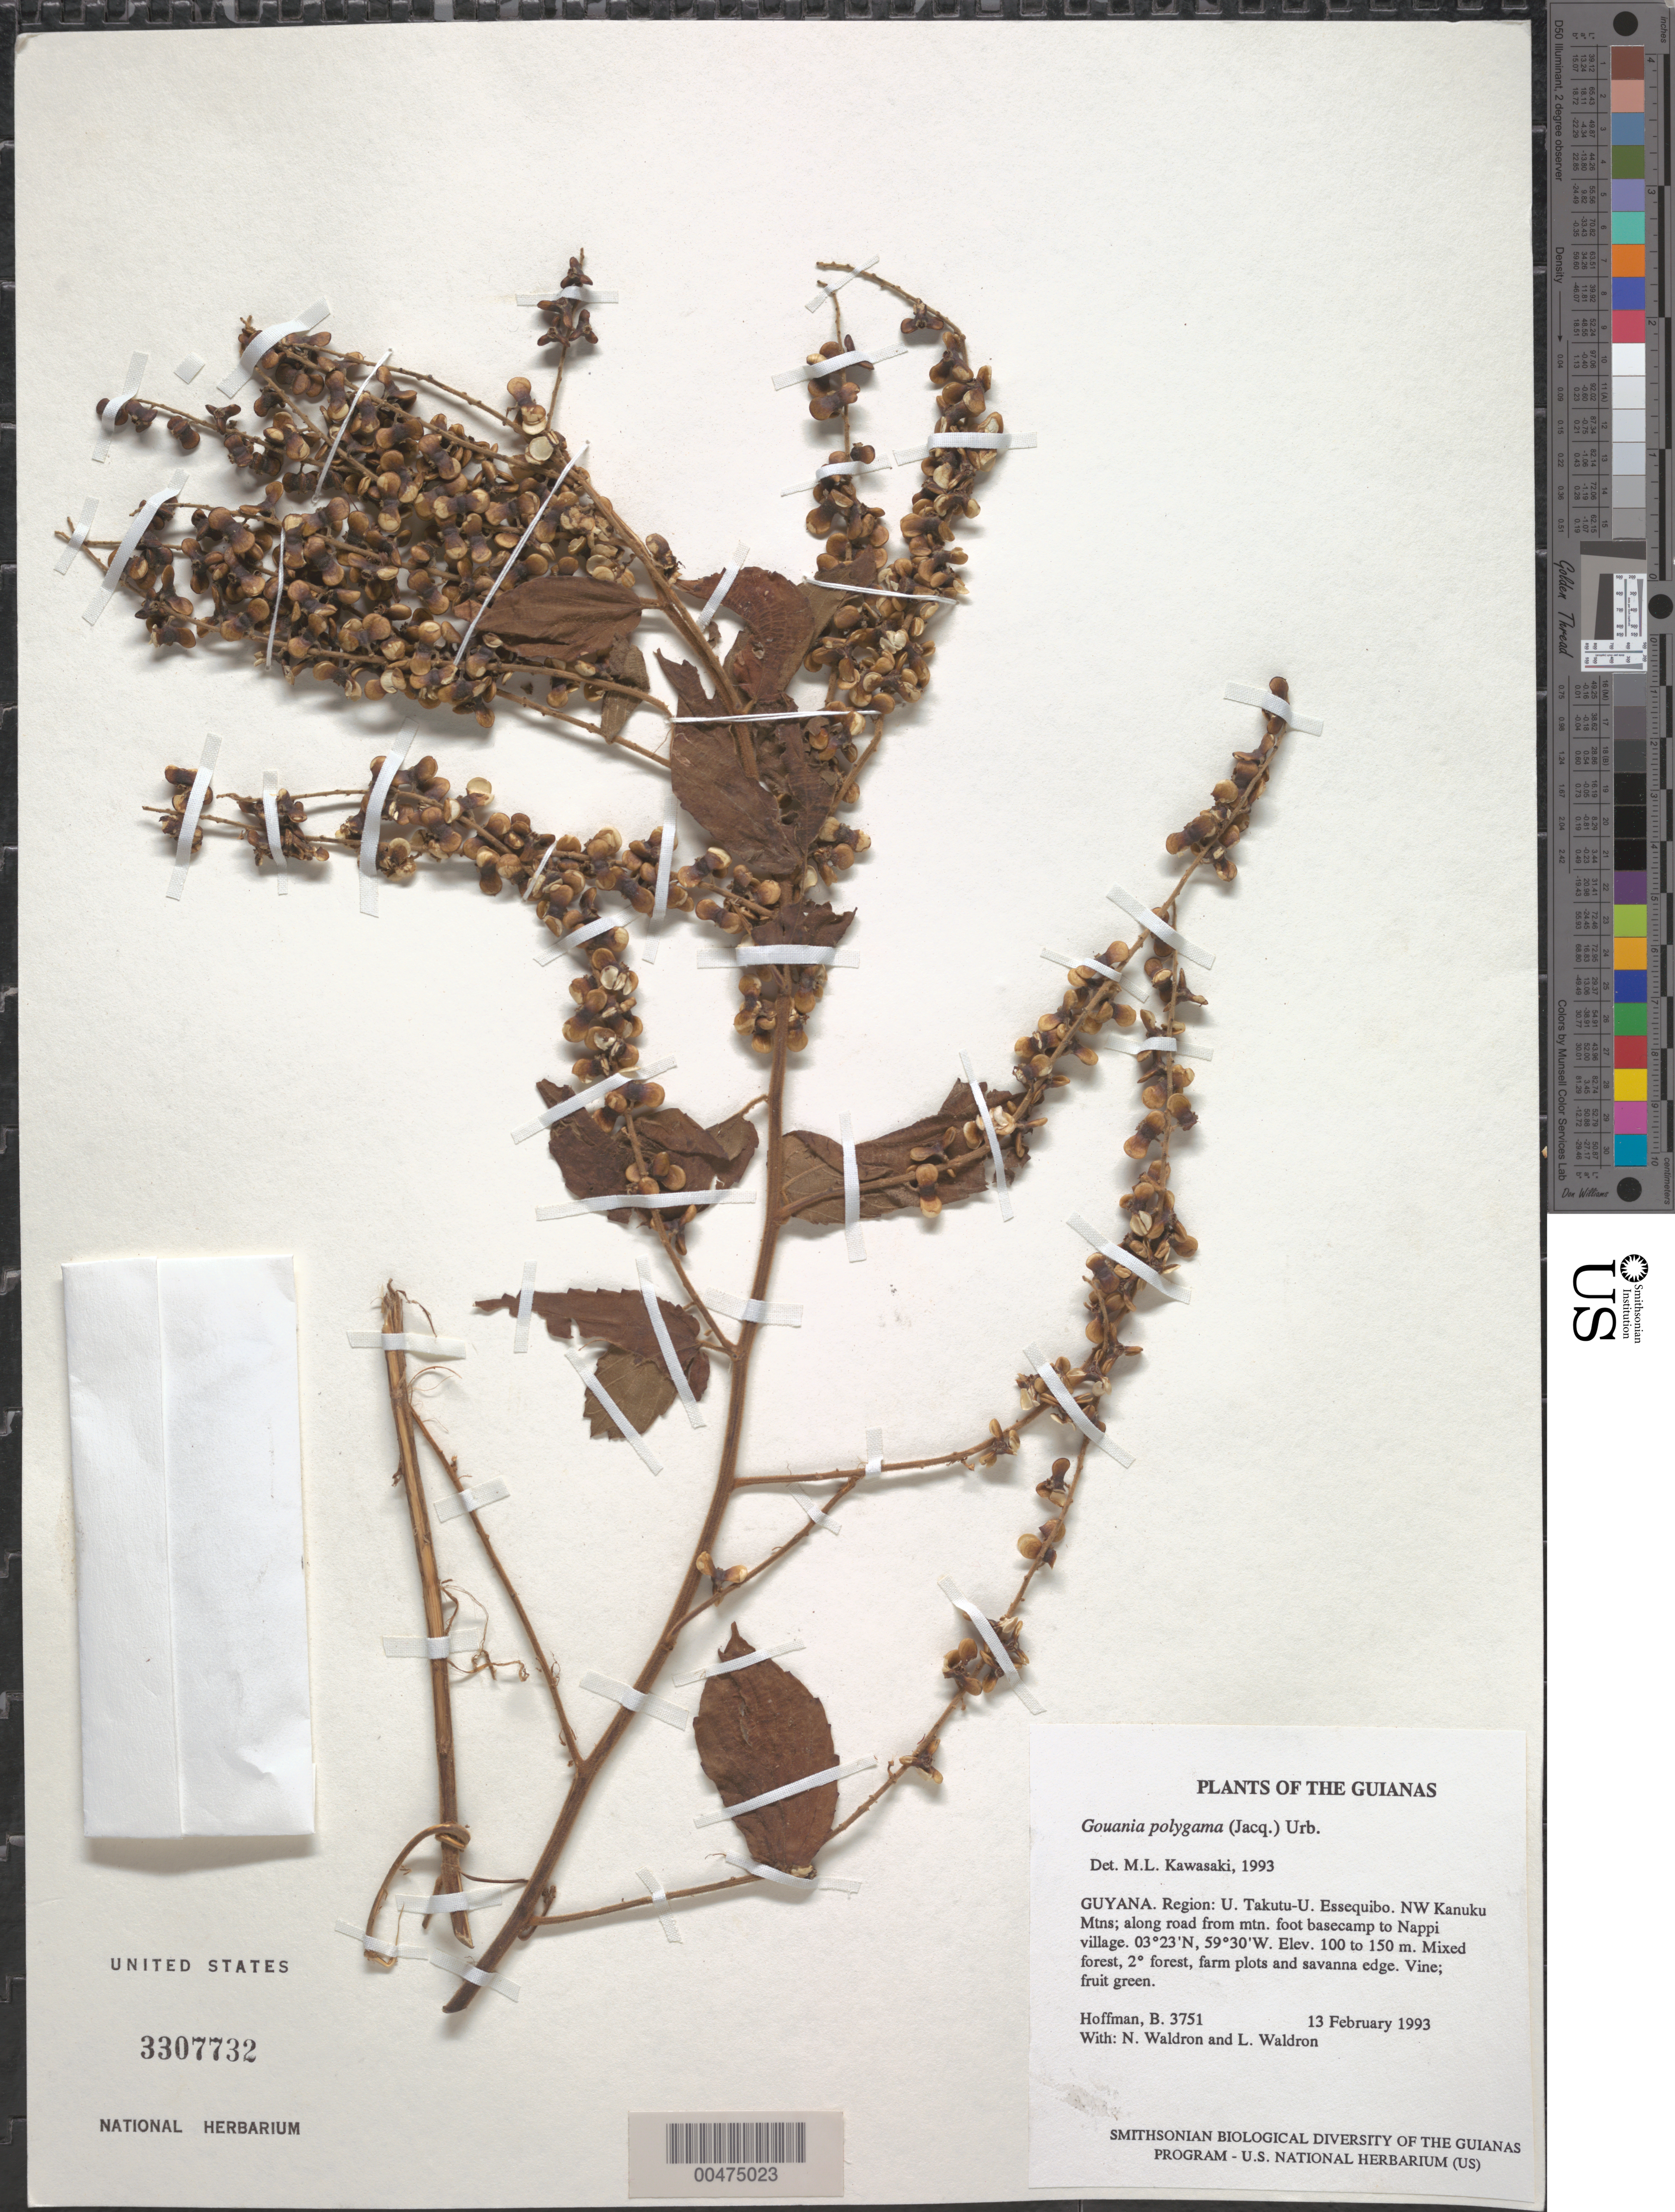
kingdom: Plantae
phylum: Tracheophyta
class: Magnoliopsida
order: Rosales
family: Rhamnaceae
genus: Gouania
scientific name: Gouania polygama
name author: (Jacq.) Urb.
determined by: Kawasaki, María L.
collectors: B. Hoffman, N. Waldron & L. Waldron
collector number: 3751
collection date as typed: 13 February 1993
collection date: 1993-02-13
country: Guyana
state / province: U. Takutu-U. Essequibo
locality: NW Kanuku Mountains; along road from mountain foot basecamp to Nappi village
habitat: Mixed forest, secondary forest, farm plots and savanna edge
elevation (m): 100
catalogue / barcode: US 3307732